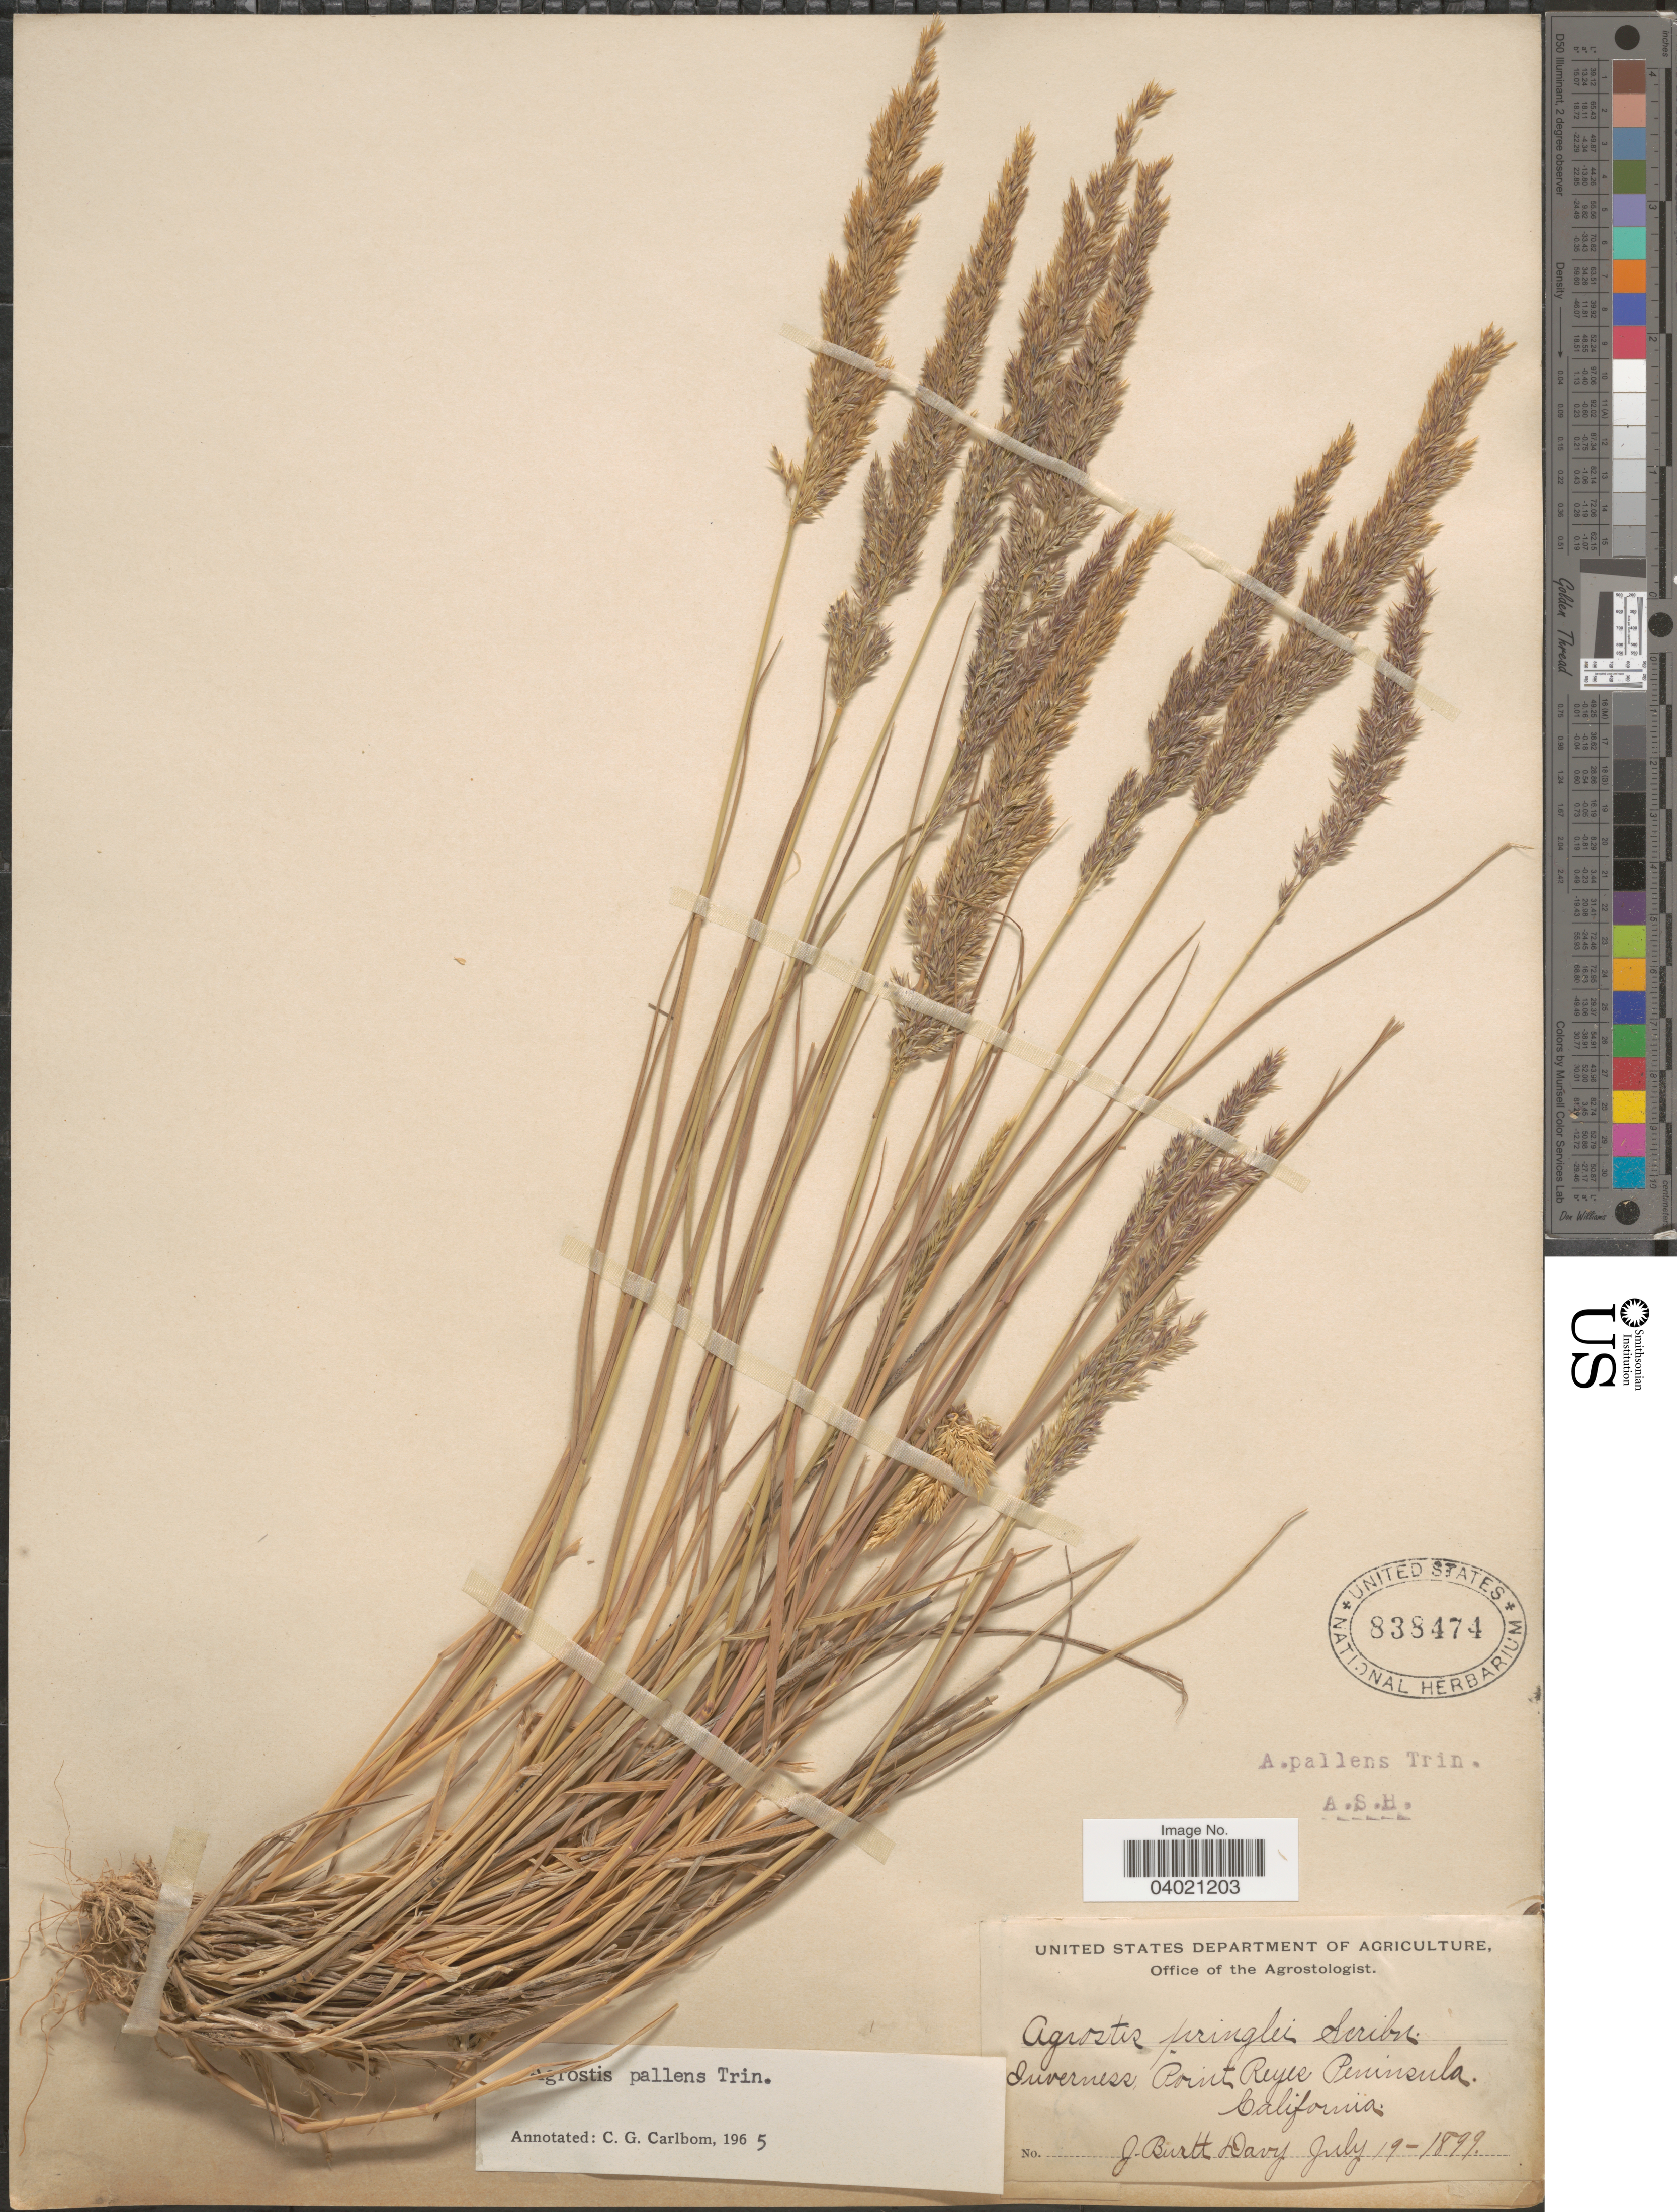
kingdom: Plantae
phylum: Tracheophyta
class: Liliopsida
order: Poales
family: Poaceae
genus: Agrostis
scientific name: Agrostis pallens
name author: Trin.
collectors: J. Burtt Davy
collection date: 1899-07-19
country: United States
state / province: California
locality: Point Reyes Peninsula.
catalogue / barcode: US 838474